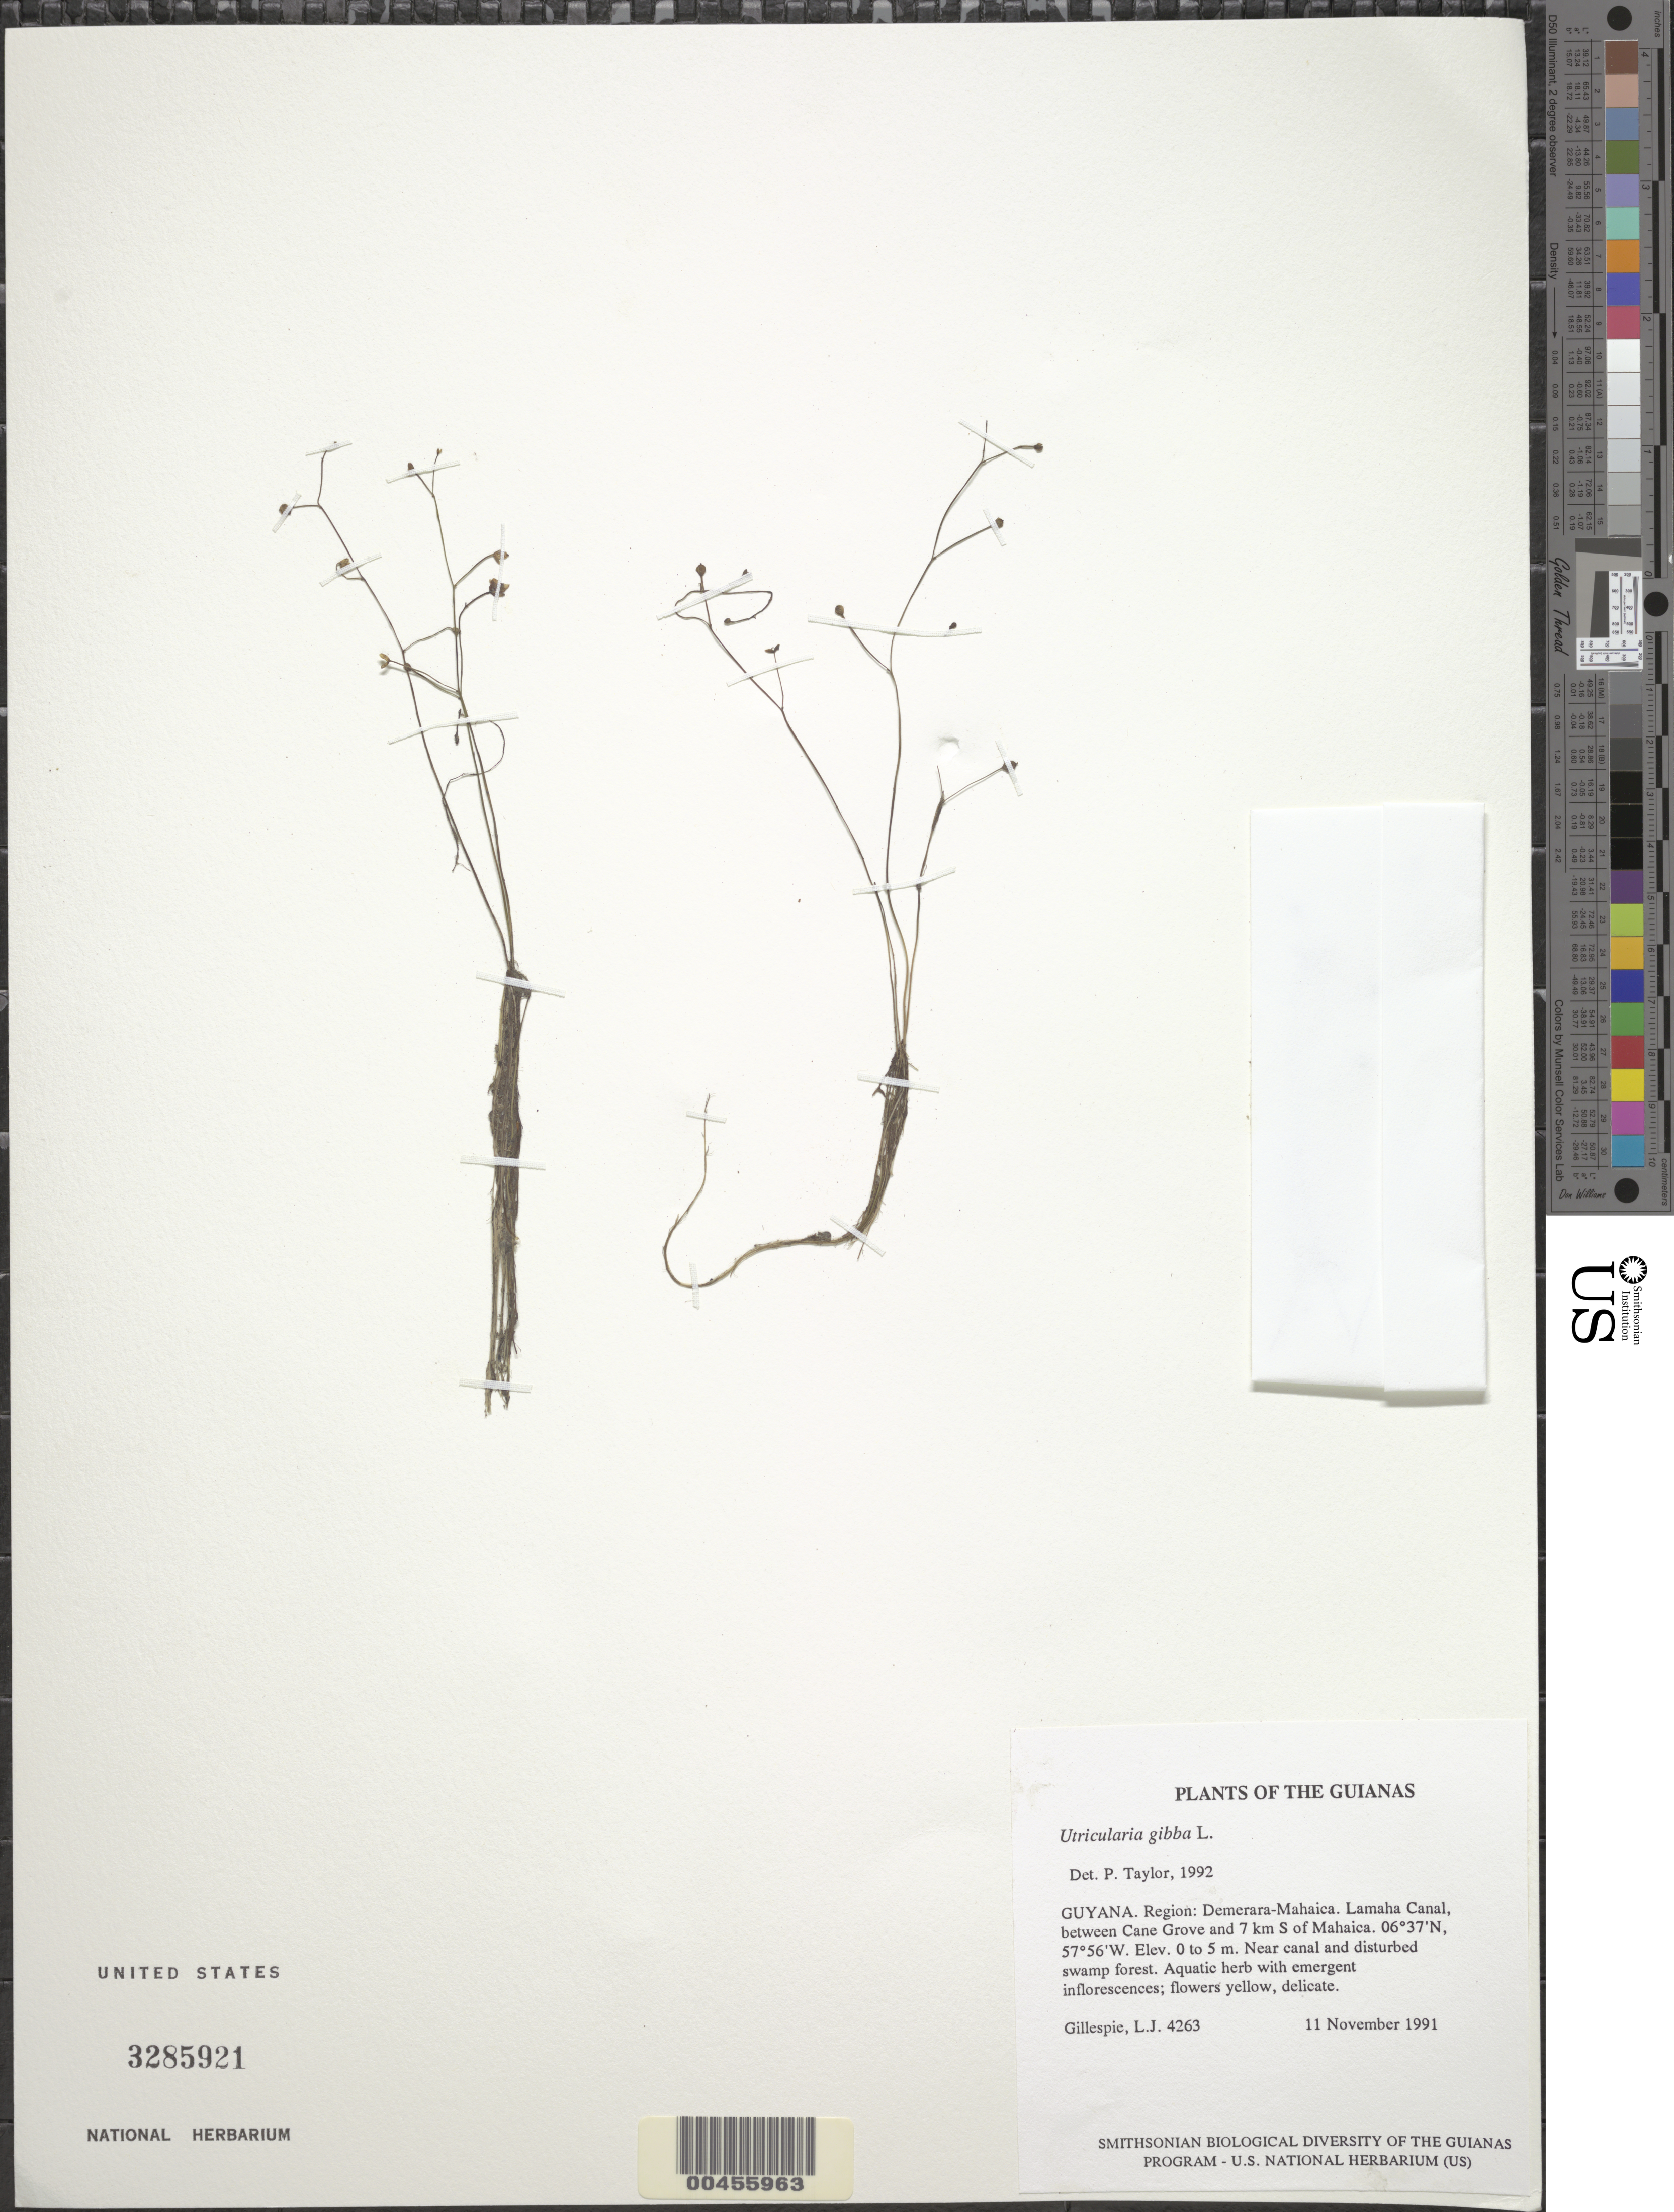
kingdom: Plantae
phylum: Tracheophyta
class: Magnoliopsida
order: Lamiales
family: Lentibulariaceae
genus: Utricularia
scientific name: Utricularia gibba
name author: L.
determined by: Taylor, P.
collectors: L. J. Gillespie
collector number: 4263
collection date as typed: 11 November 1991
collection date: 1991-11-11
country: Guyana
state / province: Demerara-Mahaica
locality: Lamaha Canal, between Cane Grove and 7 km S of Mahaica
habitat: Near canal and disturbed swamp forest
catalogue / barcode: US 3285921